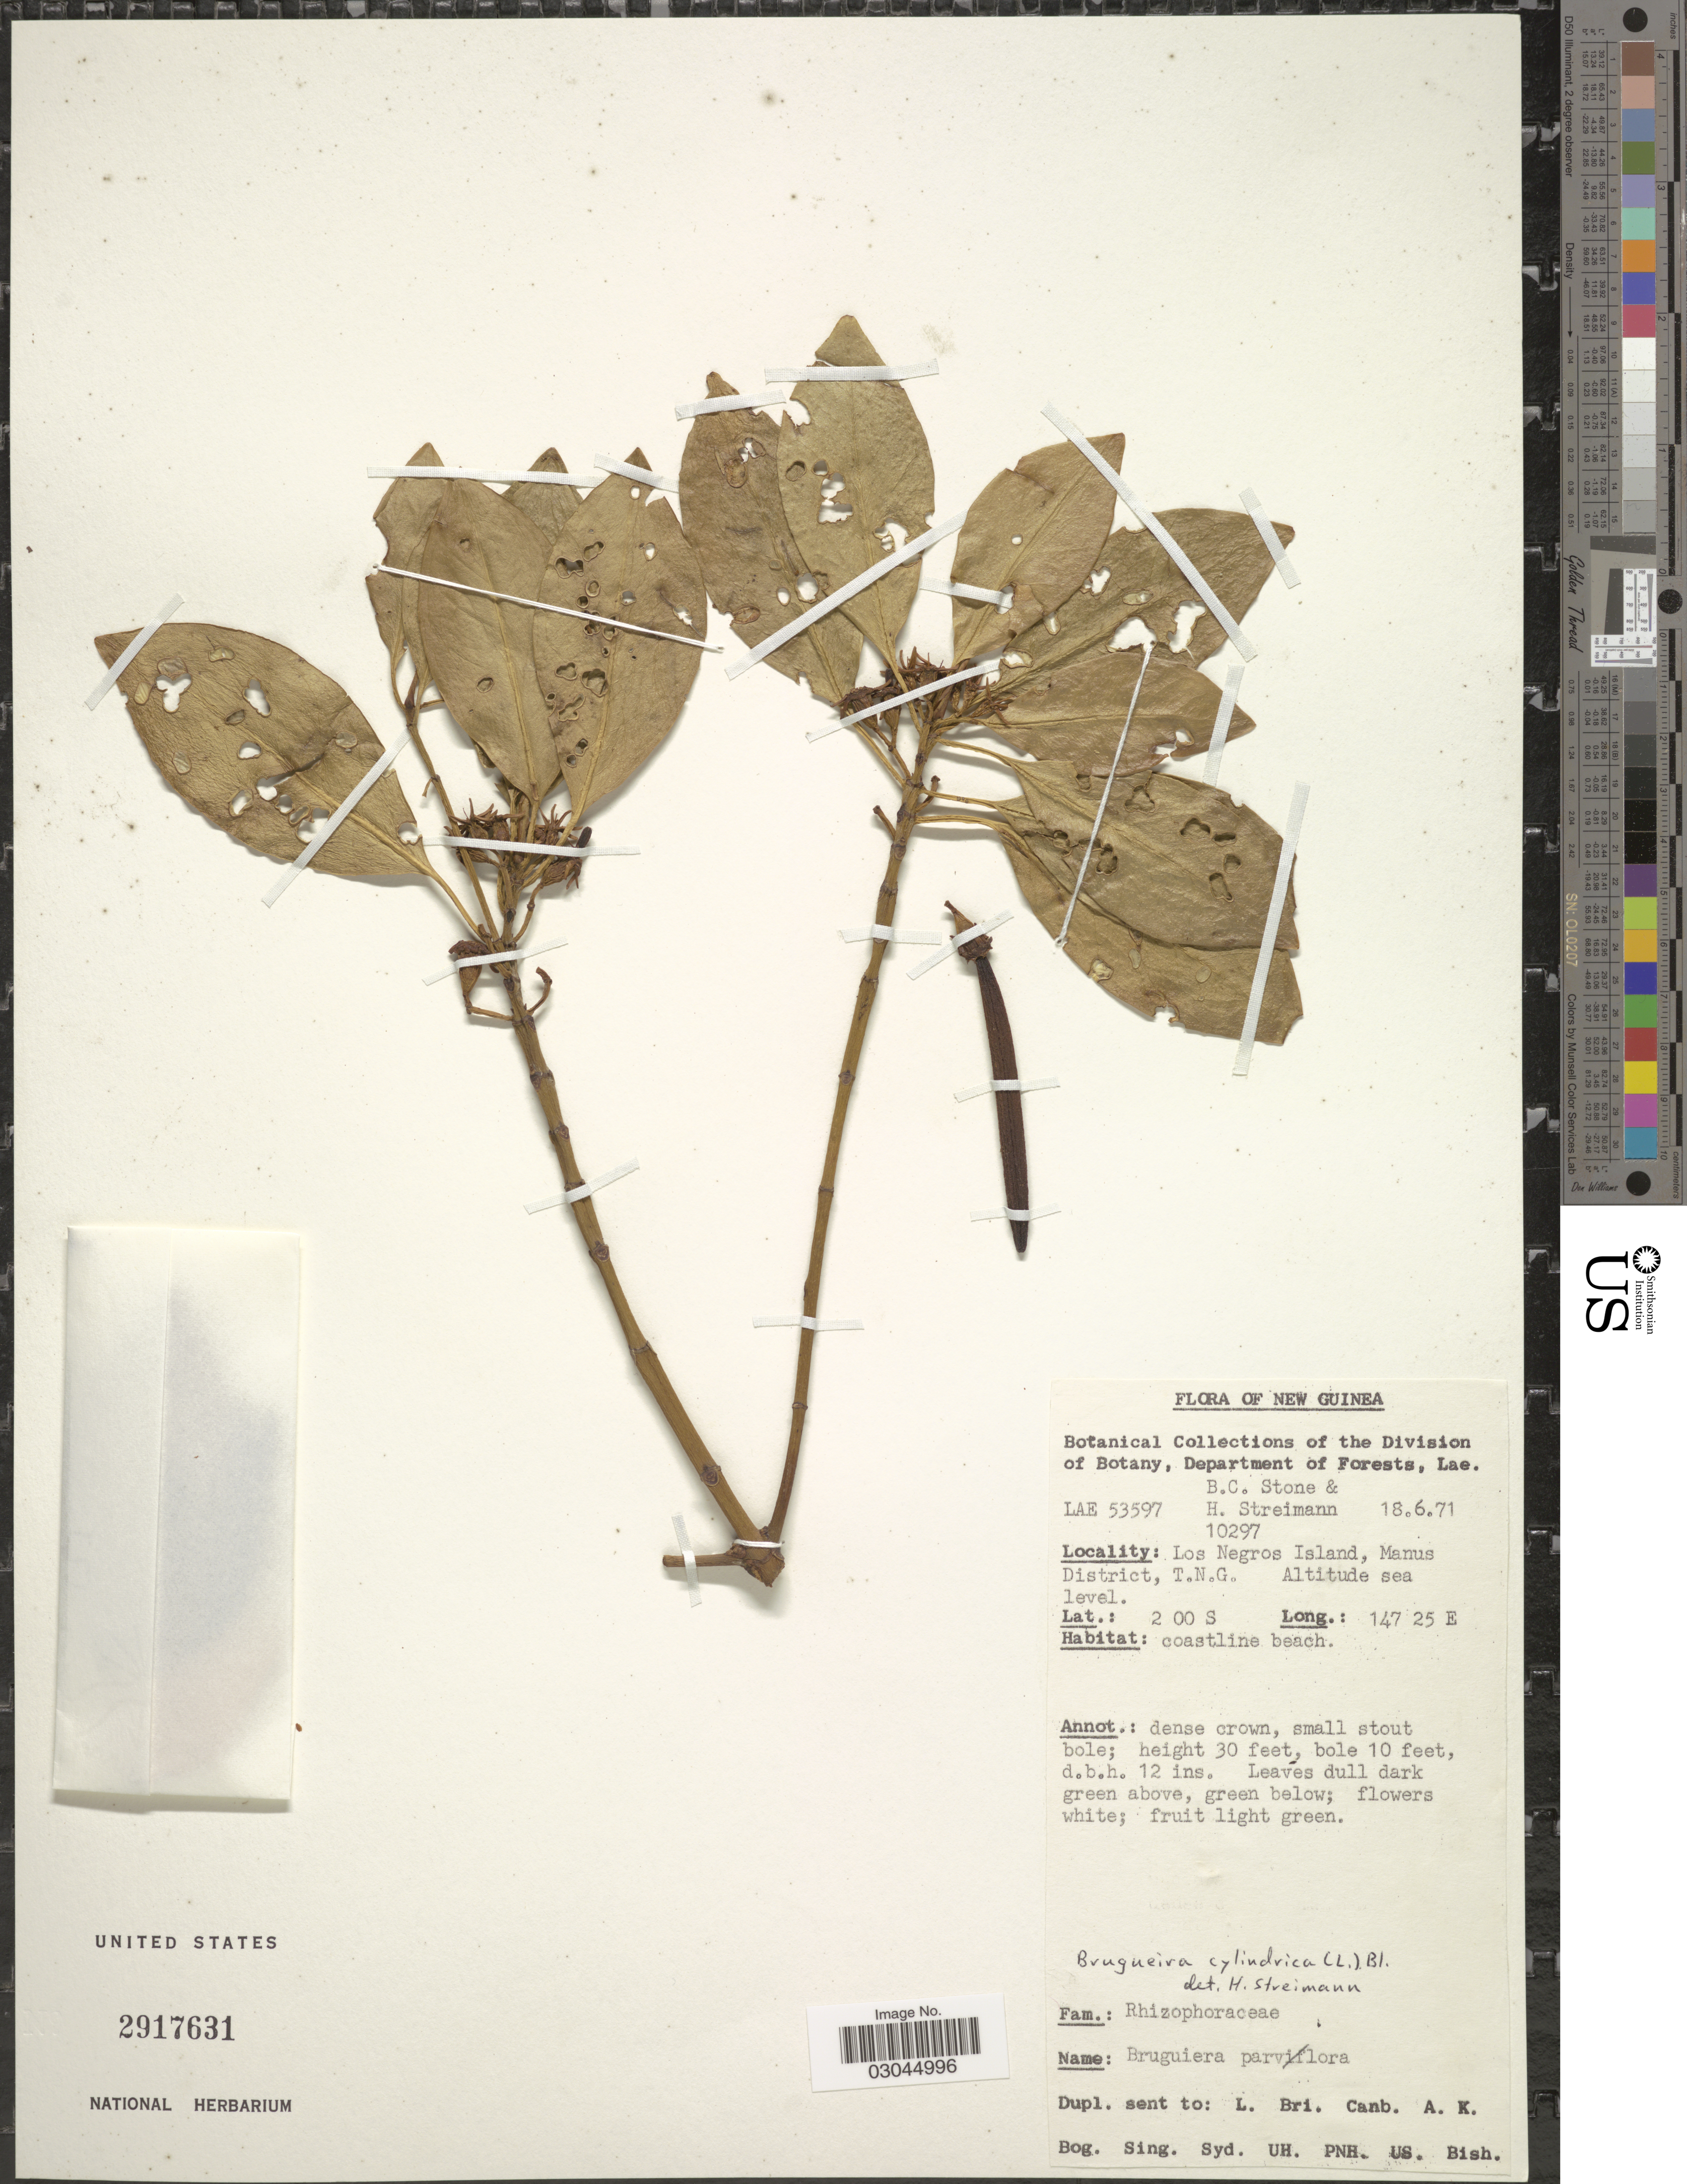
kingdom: Plantae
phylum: Tracheophyta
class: Magnoliopsida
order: Malpighiales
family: Rhizophoraceae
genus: Bruguiera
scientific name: Bruguiera cylindrica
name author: (L.) Blume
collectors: B. C. Stone & H. Streimann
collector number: LAE 53597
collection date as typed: Transcribed d/m/y: 18/6/71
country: Papua New Guinea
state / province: Manus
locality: New Guinea, Los Negros Island, Manus District, T.N.G.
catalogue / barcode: US 2917631